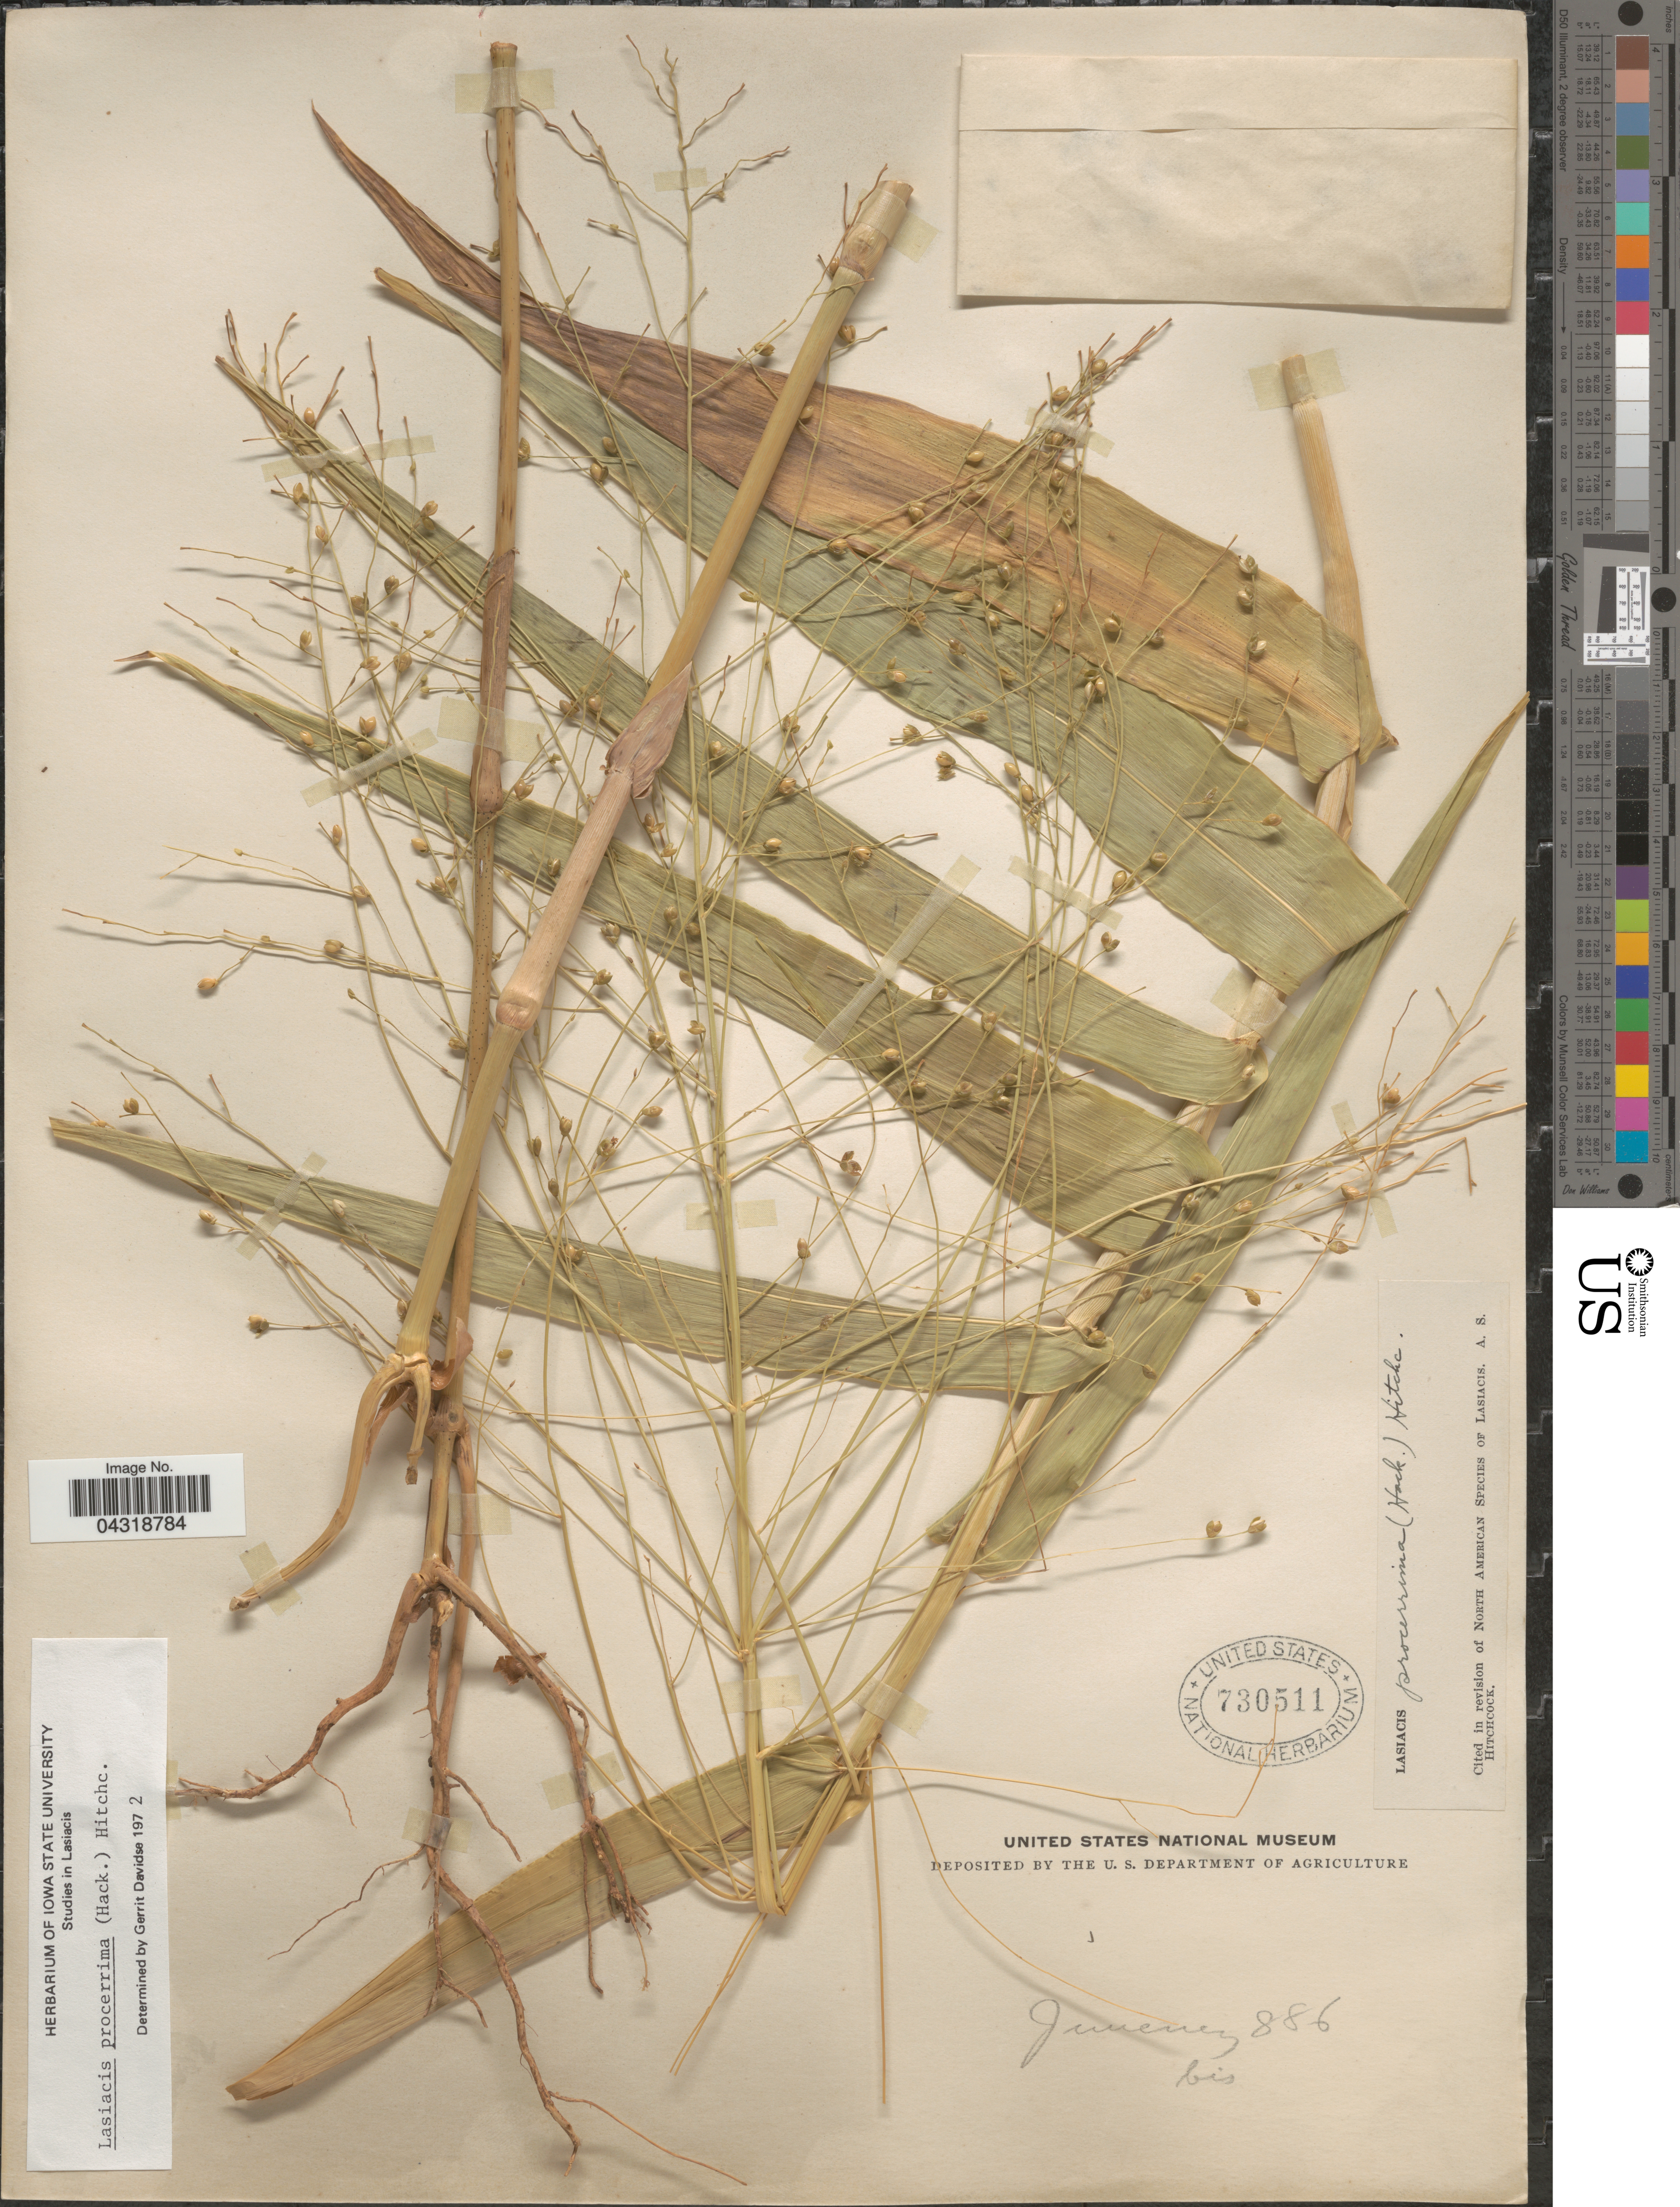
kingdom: Plantae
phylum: Tracheophyta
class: Liliopsida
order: Poales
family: Poaceae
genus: Lasiacis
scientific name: Lasiacis procerrima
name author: (Hack.) Hitchc.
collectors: Jimenez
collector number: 886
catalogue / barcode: US 730511